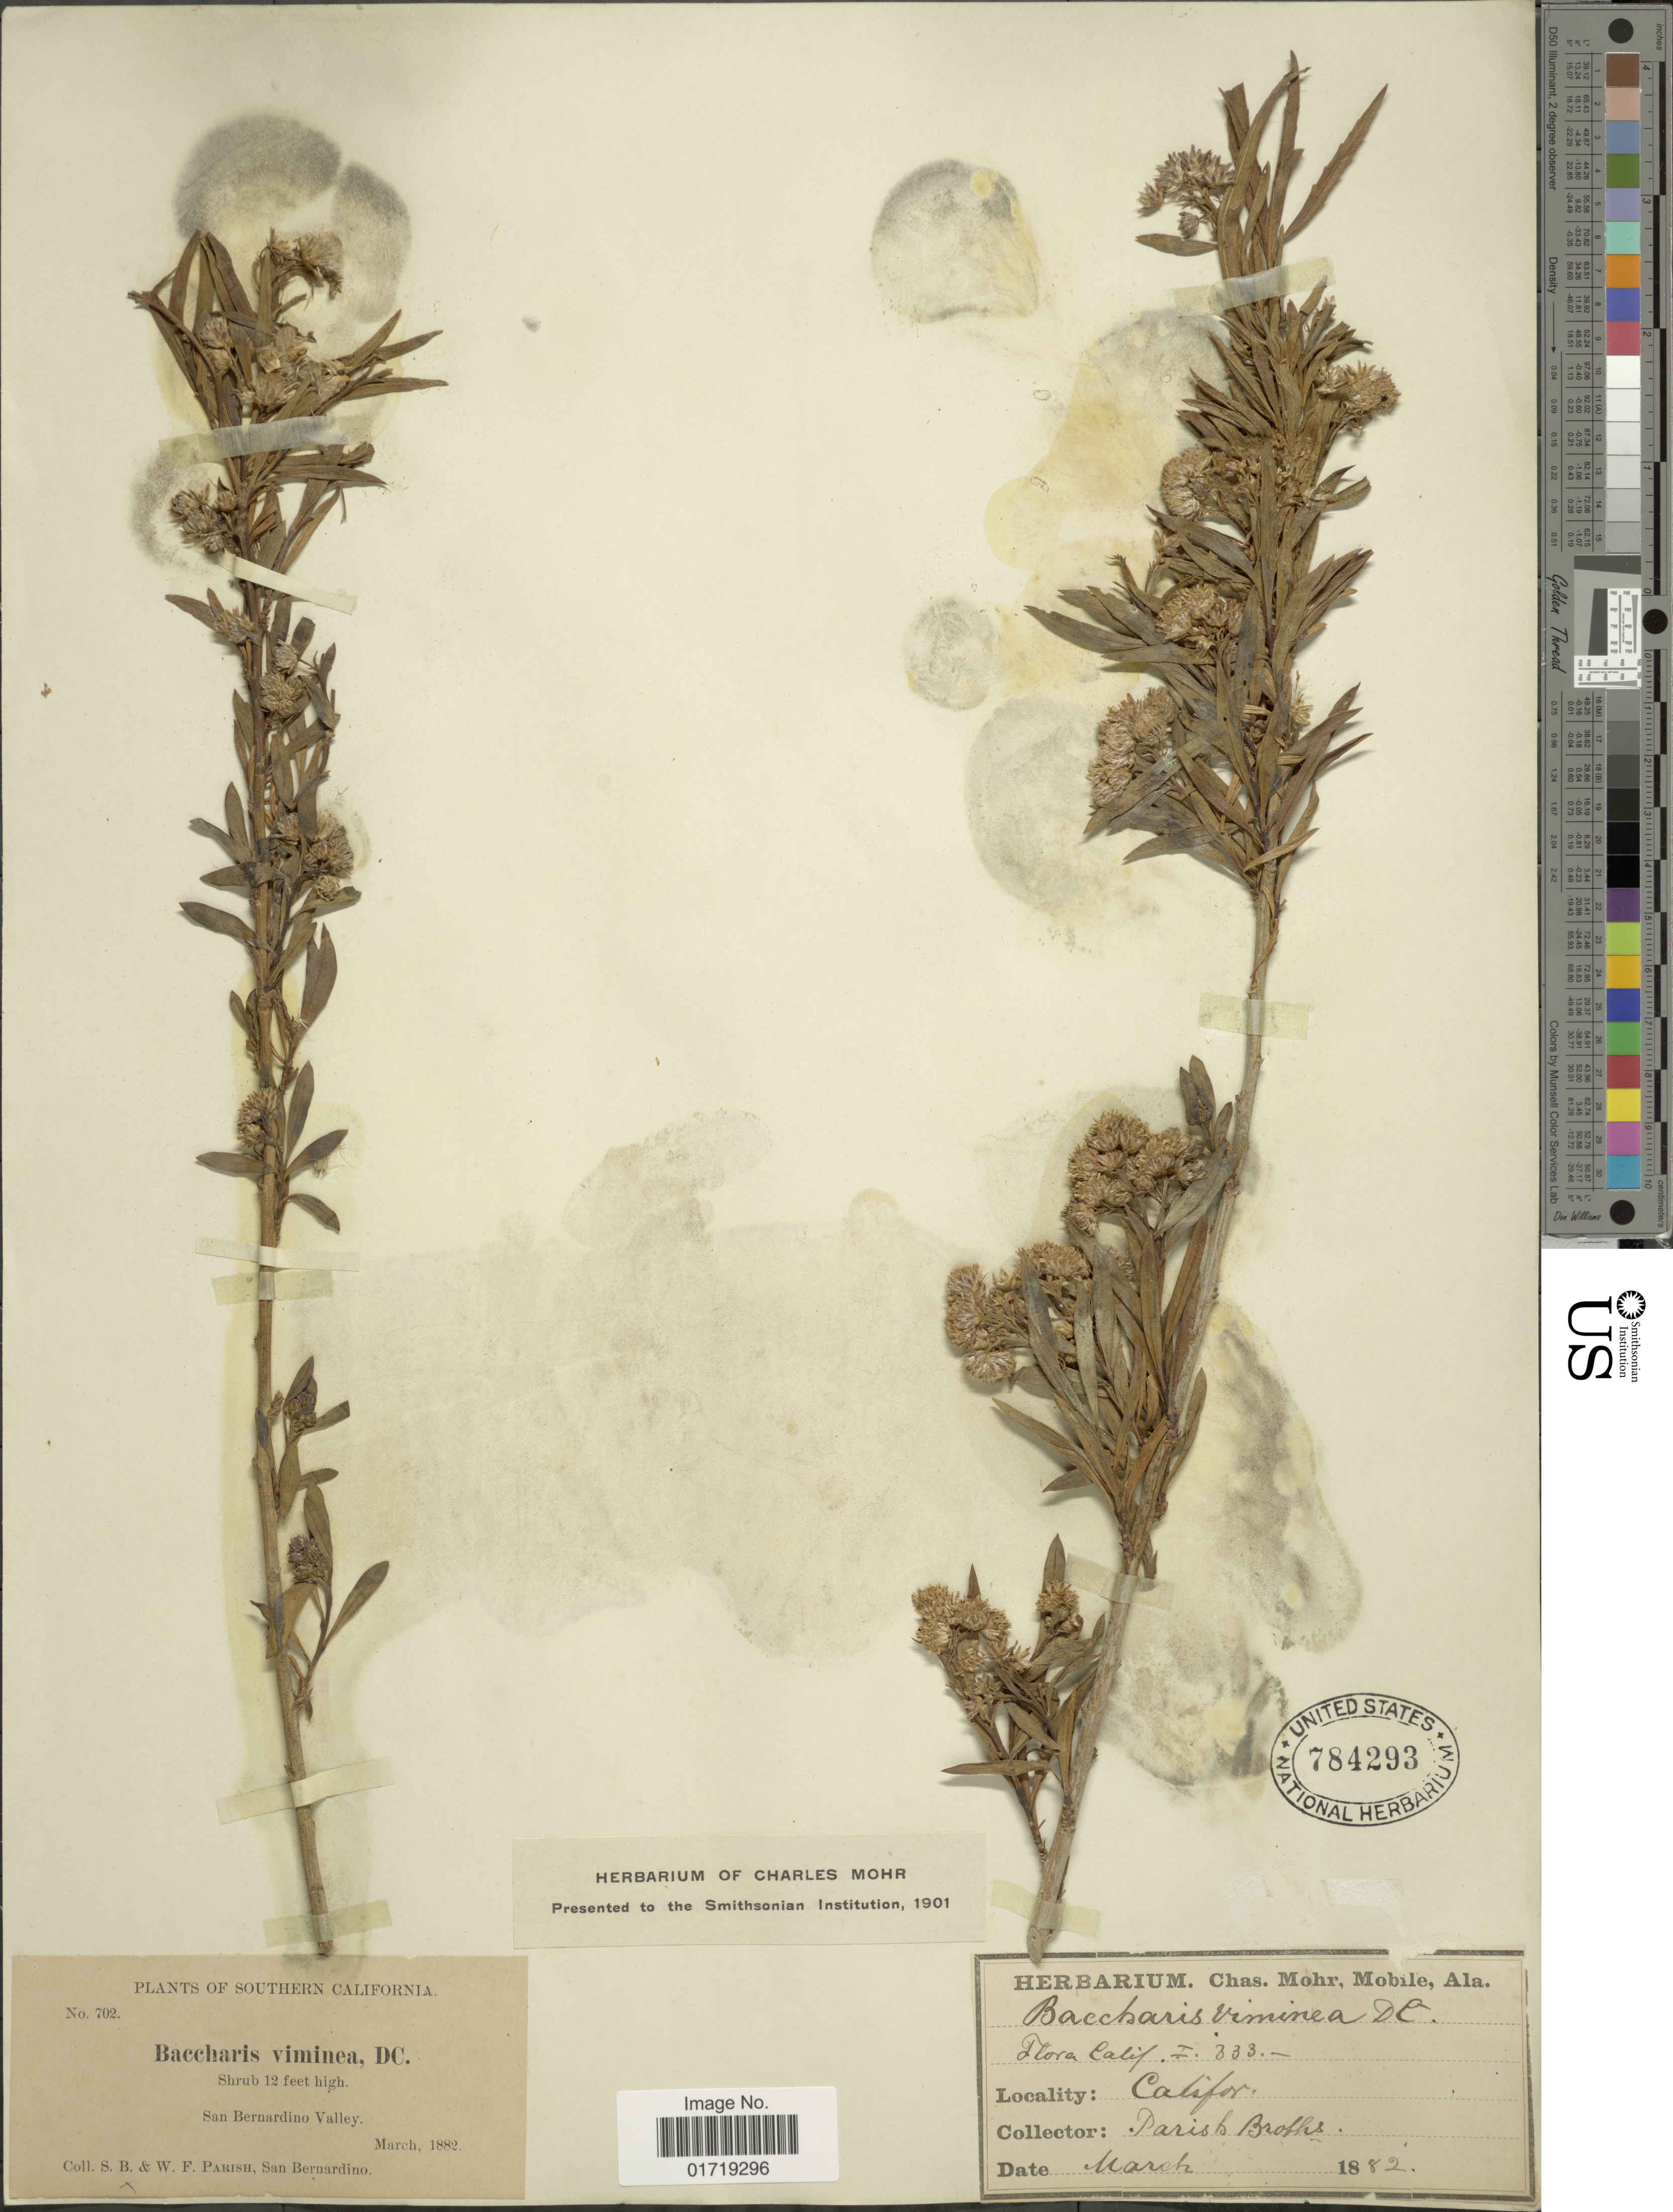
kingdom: Plantae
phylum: Tracheophyta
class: Magnoliopsida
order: Asterales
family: Asteraceae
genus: Baccharis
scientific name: Baccharis viminea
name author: DC.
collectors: S. B. Parish & W. F. Parish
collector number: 702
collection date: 1882-03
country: United States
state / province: California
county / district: San Bernardino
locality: Southern California, San Bernardino Valley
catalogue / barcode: US 784293